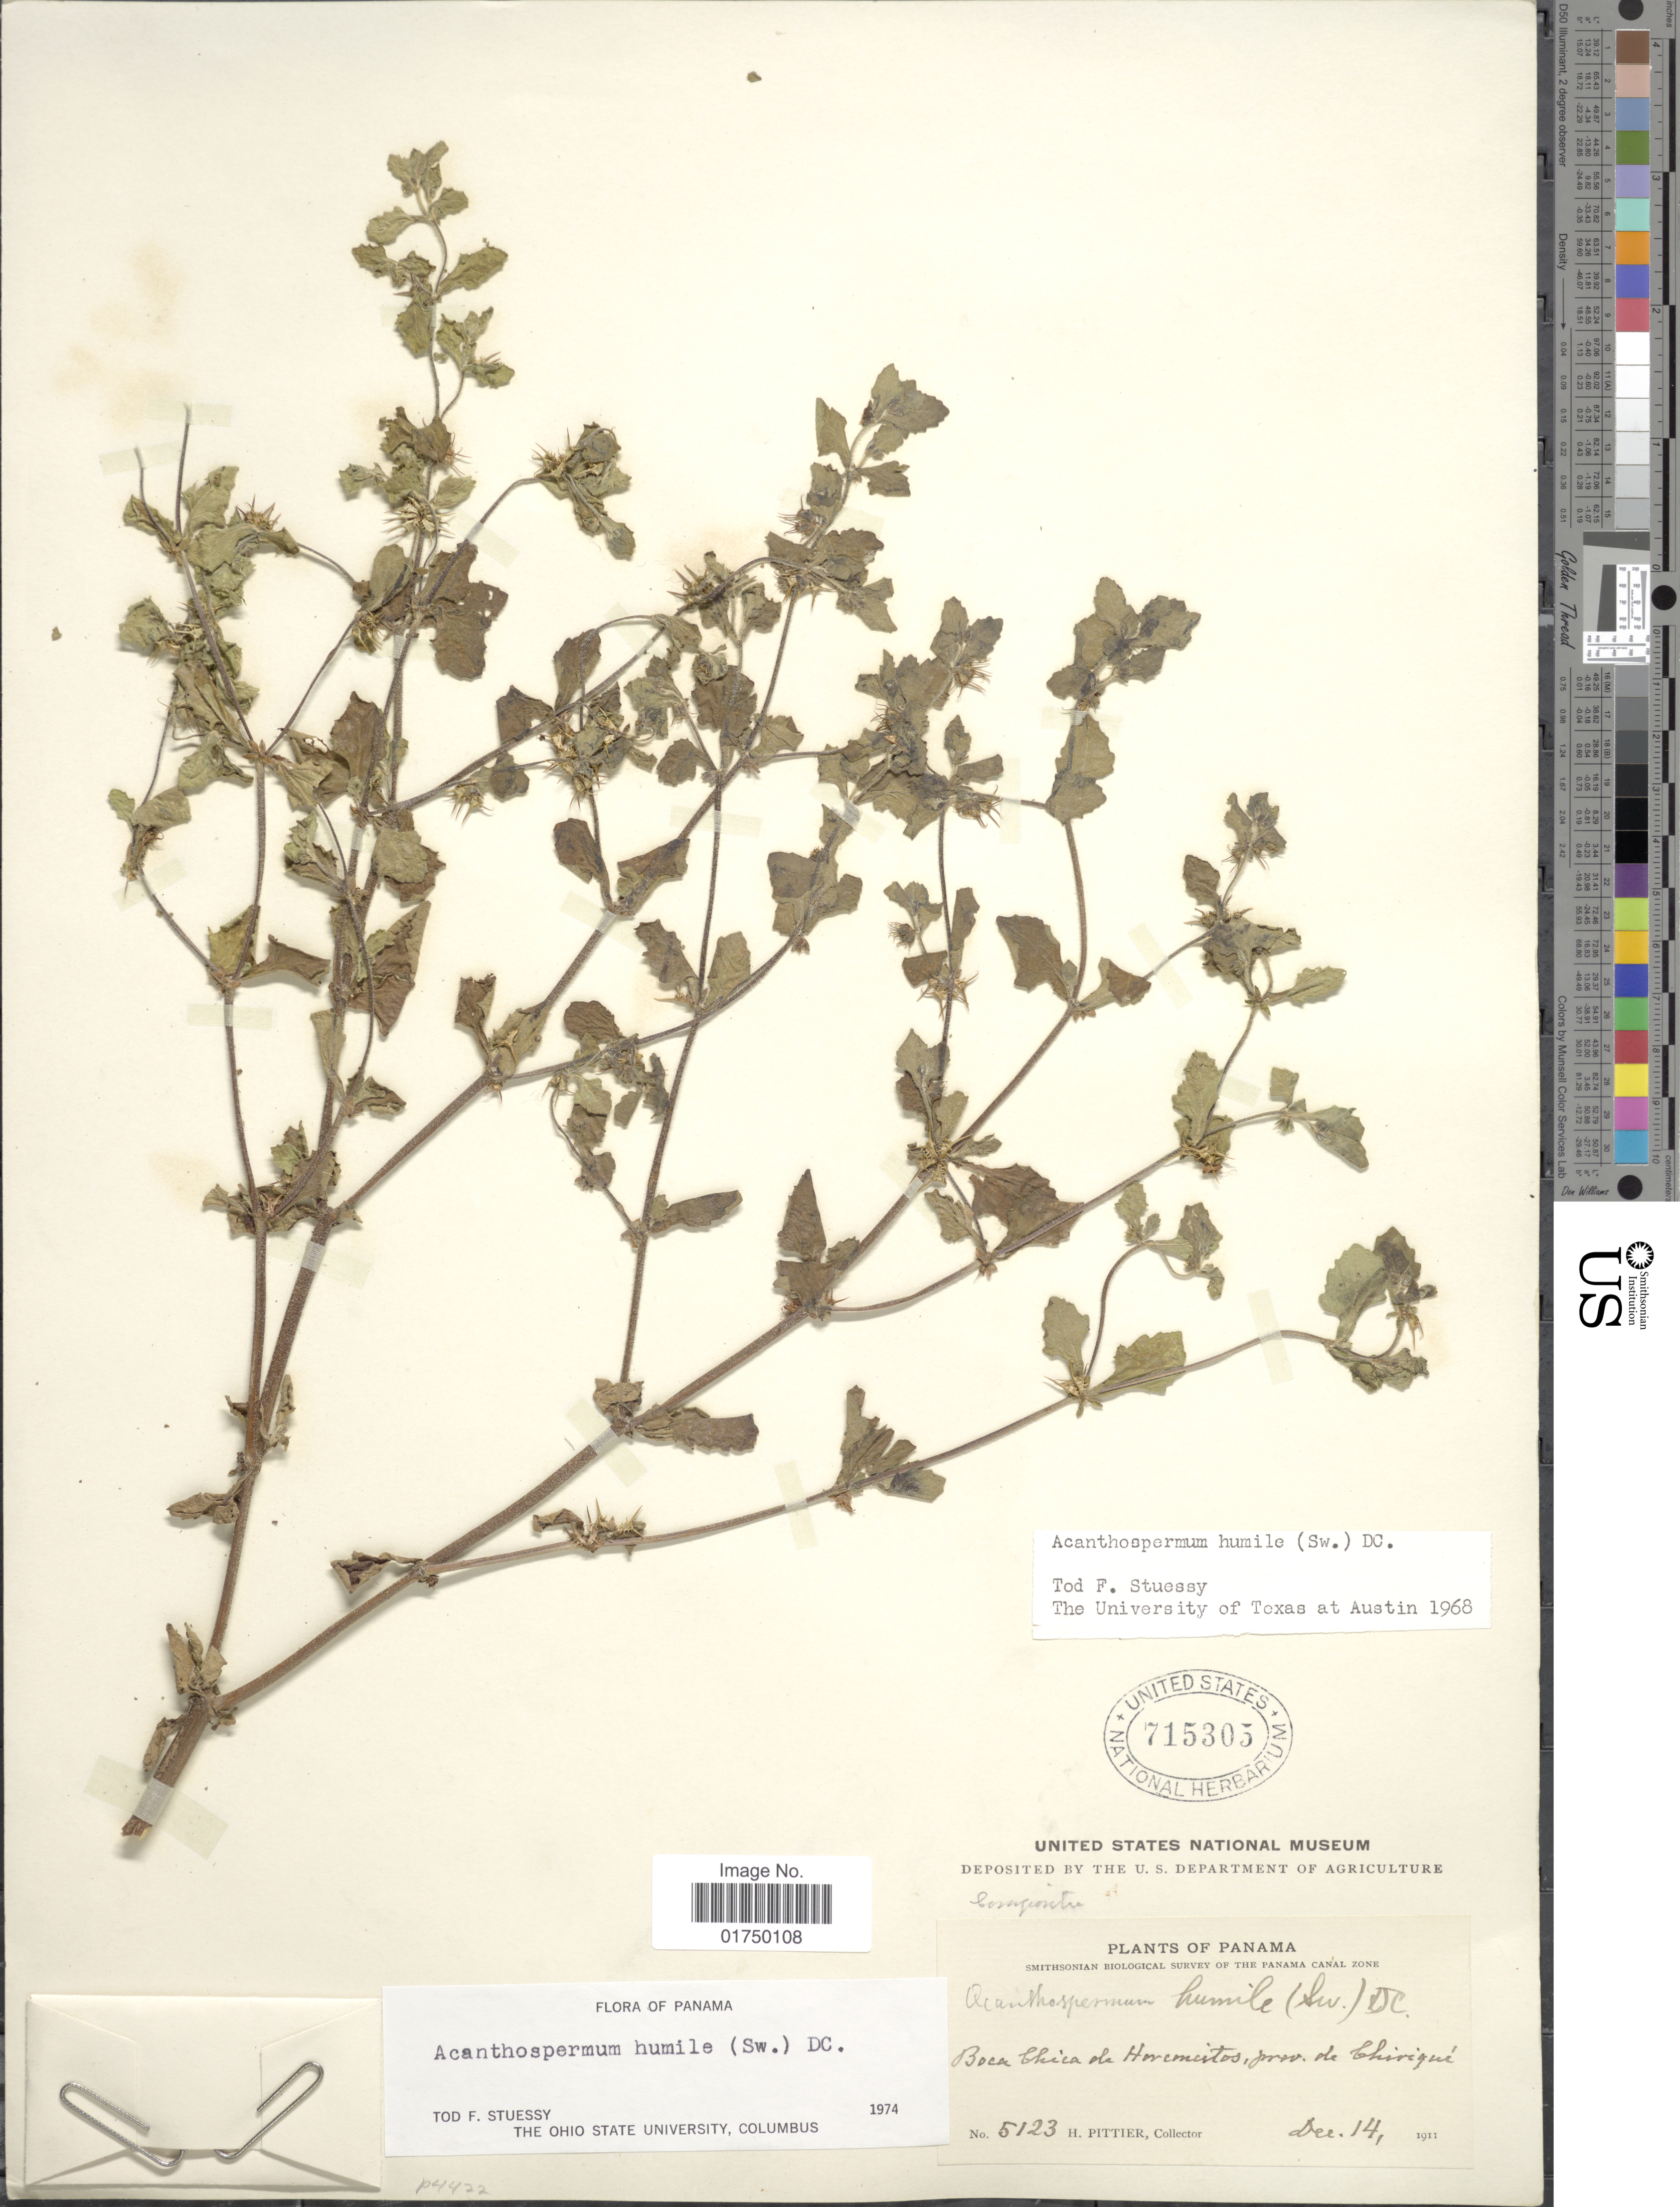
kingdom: Plantae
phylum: Tracheophyta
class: Magnoliopsida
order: Asterales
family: Asteraceae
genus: Acanthospermum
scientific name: Acanthospermum humile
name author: (Sw.) DC.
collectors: H. F. Pittier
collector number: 5123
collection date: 1911-12-14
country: Panama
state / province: Chiriqui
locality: Boca Chica de Horconcitos, prov. de Chiriquí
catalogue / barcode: US 715305